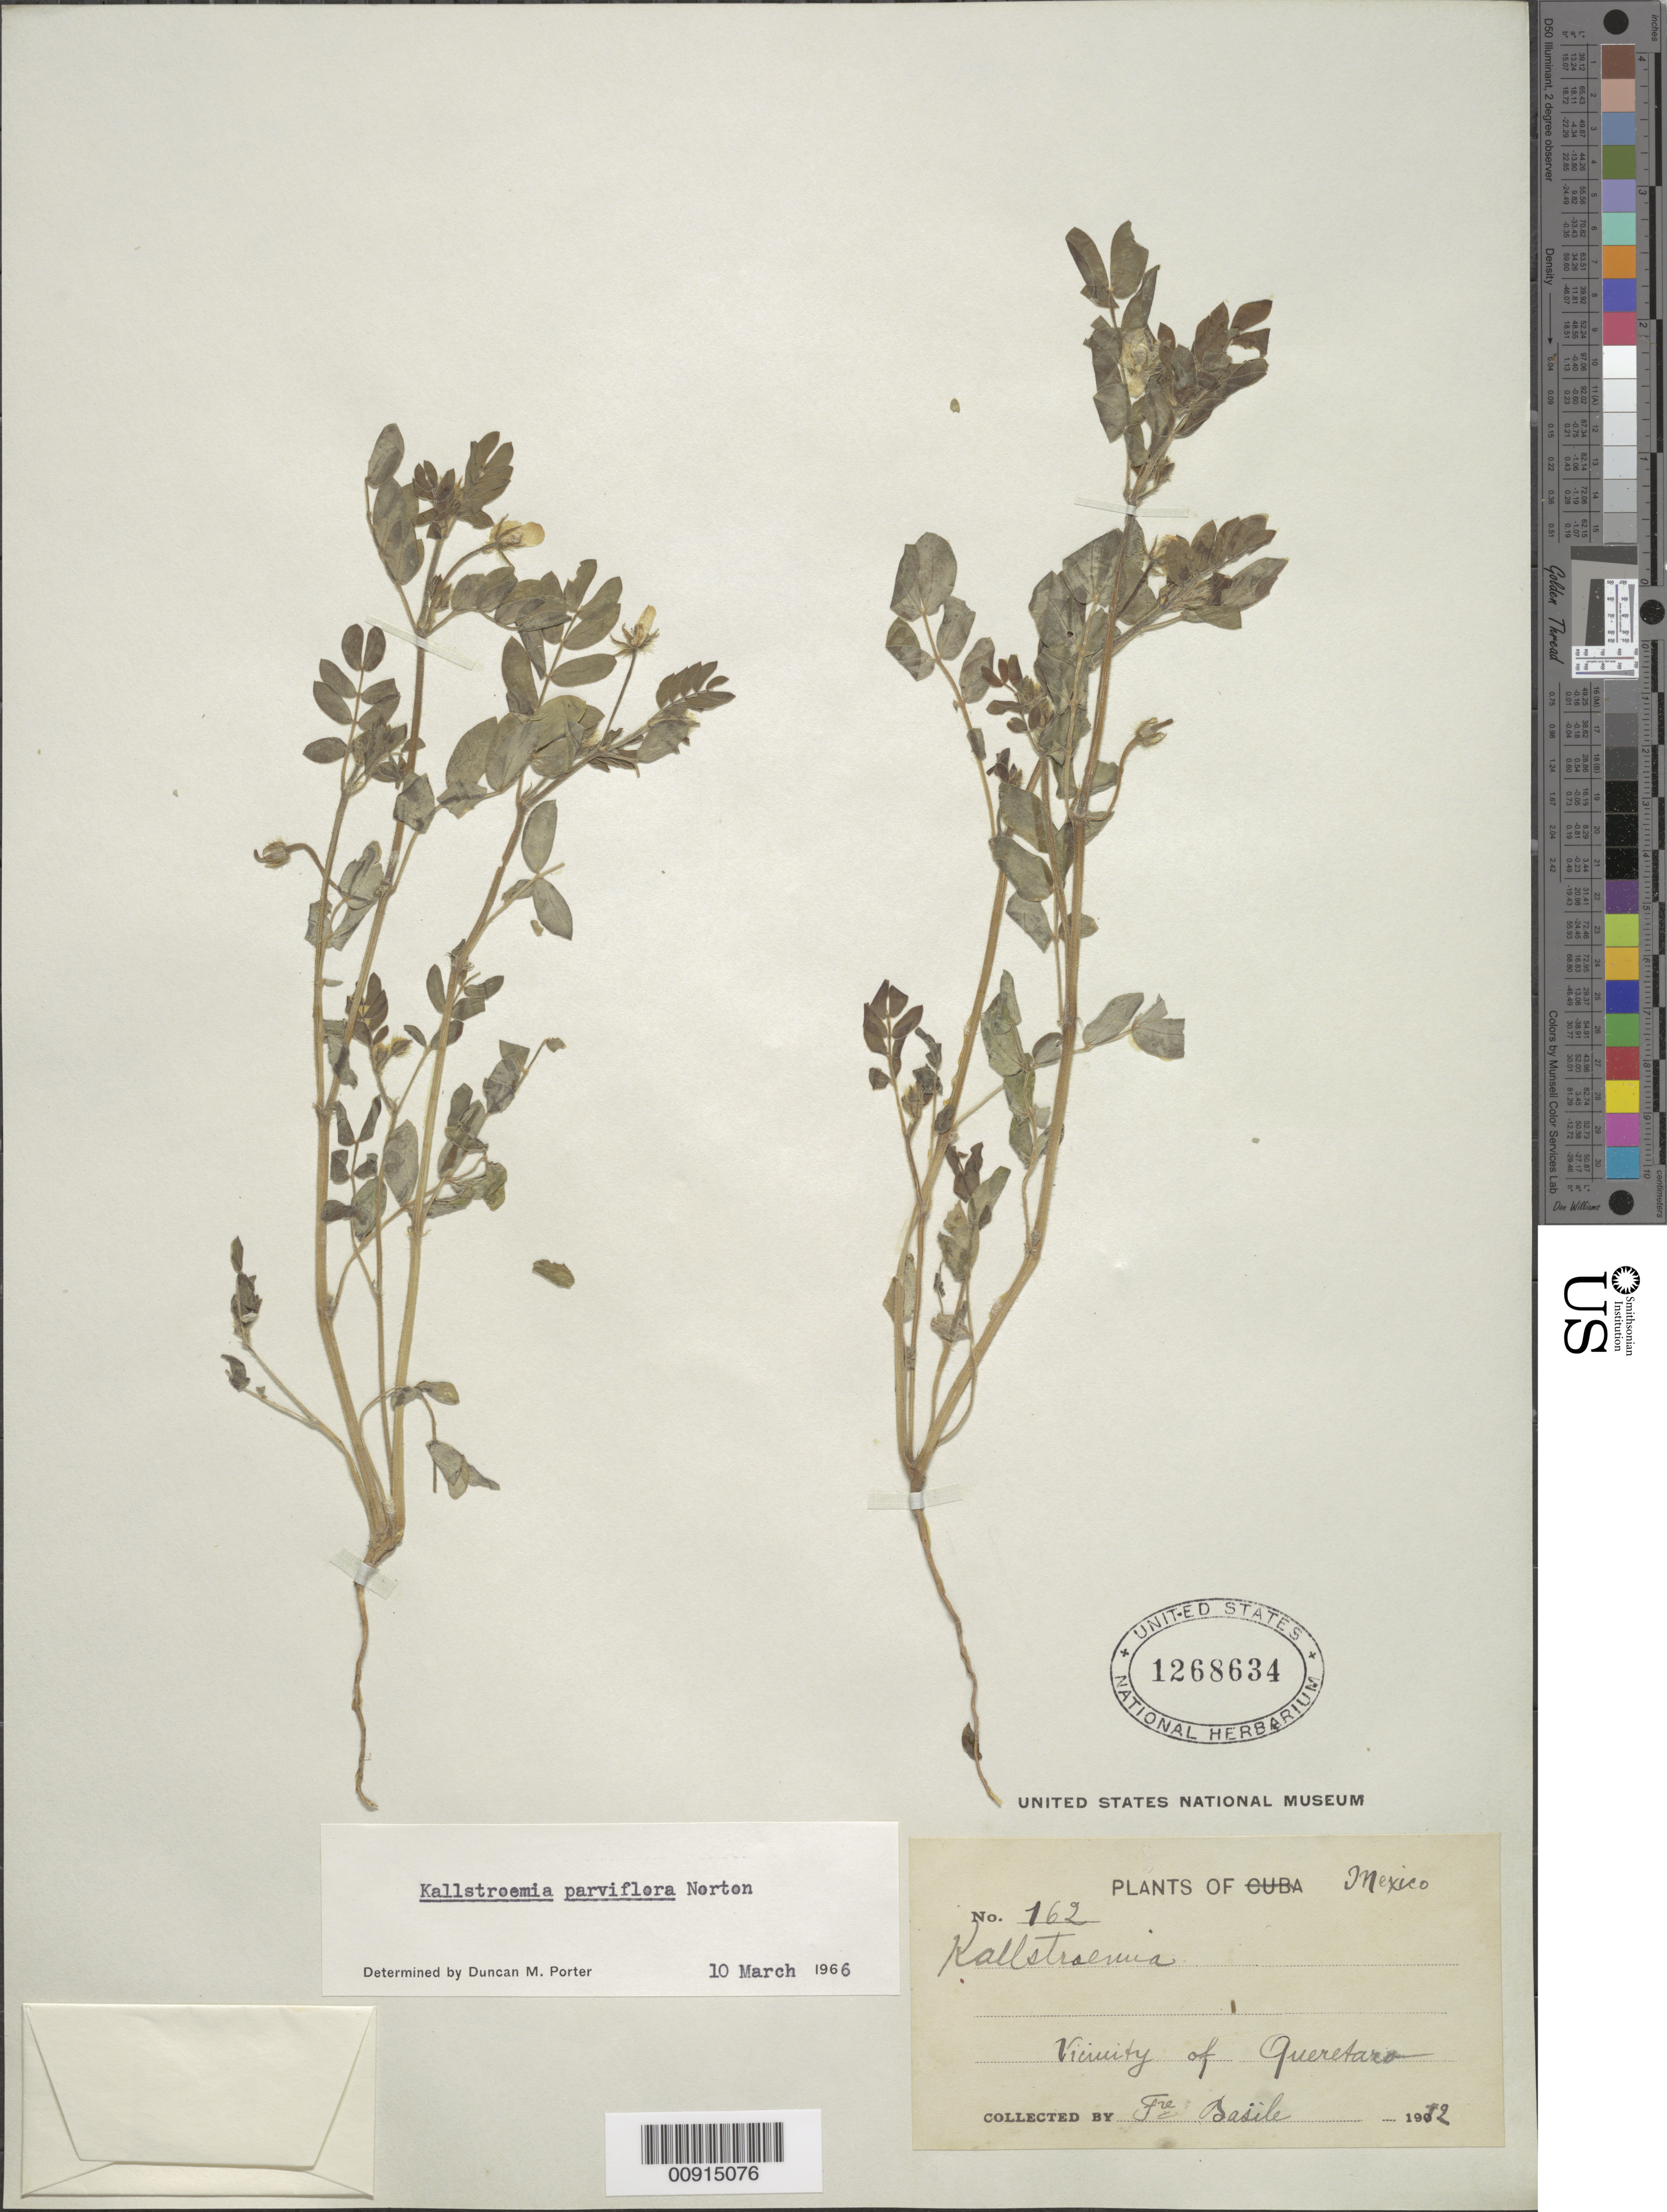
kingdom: Plantae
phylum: Tracheophyta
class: Magnoliopsida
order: Zygophyllales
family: Zygophyllaceae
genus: Kallstroemia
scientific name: Kallstroemia parviflora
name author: Norton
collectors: Bro. Basile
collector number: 162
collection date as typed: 1912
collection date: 1912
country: Mexico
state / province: Querétaro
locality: Vicinity of Querétaro.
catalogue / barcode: US 1268634